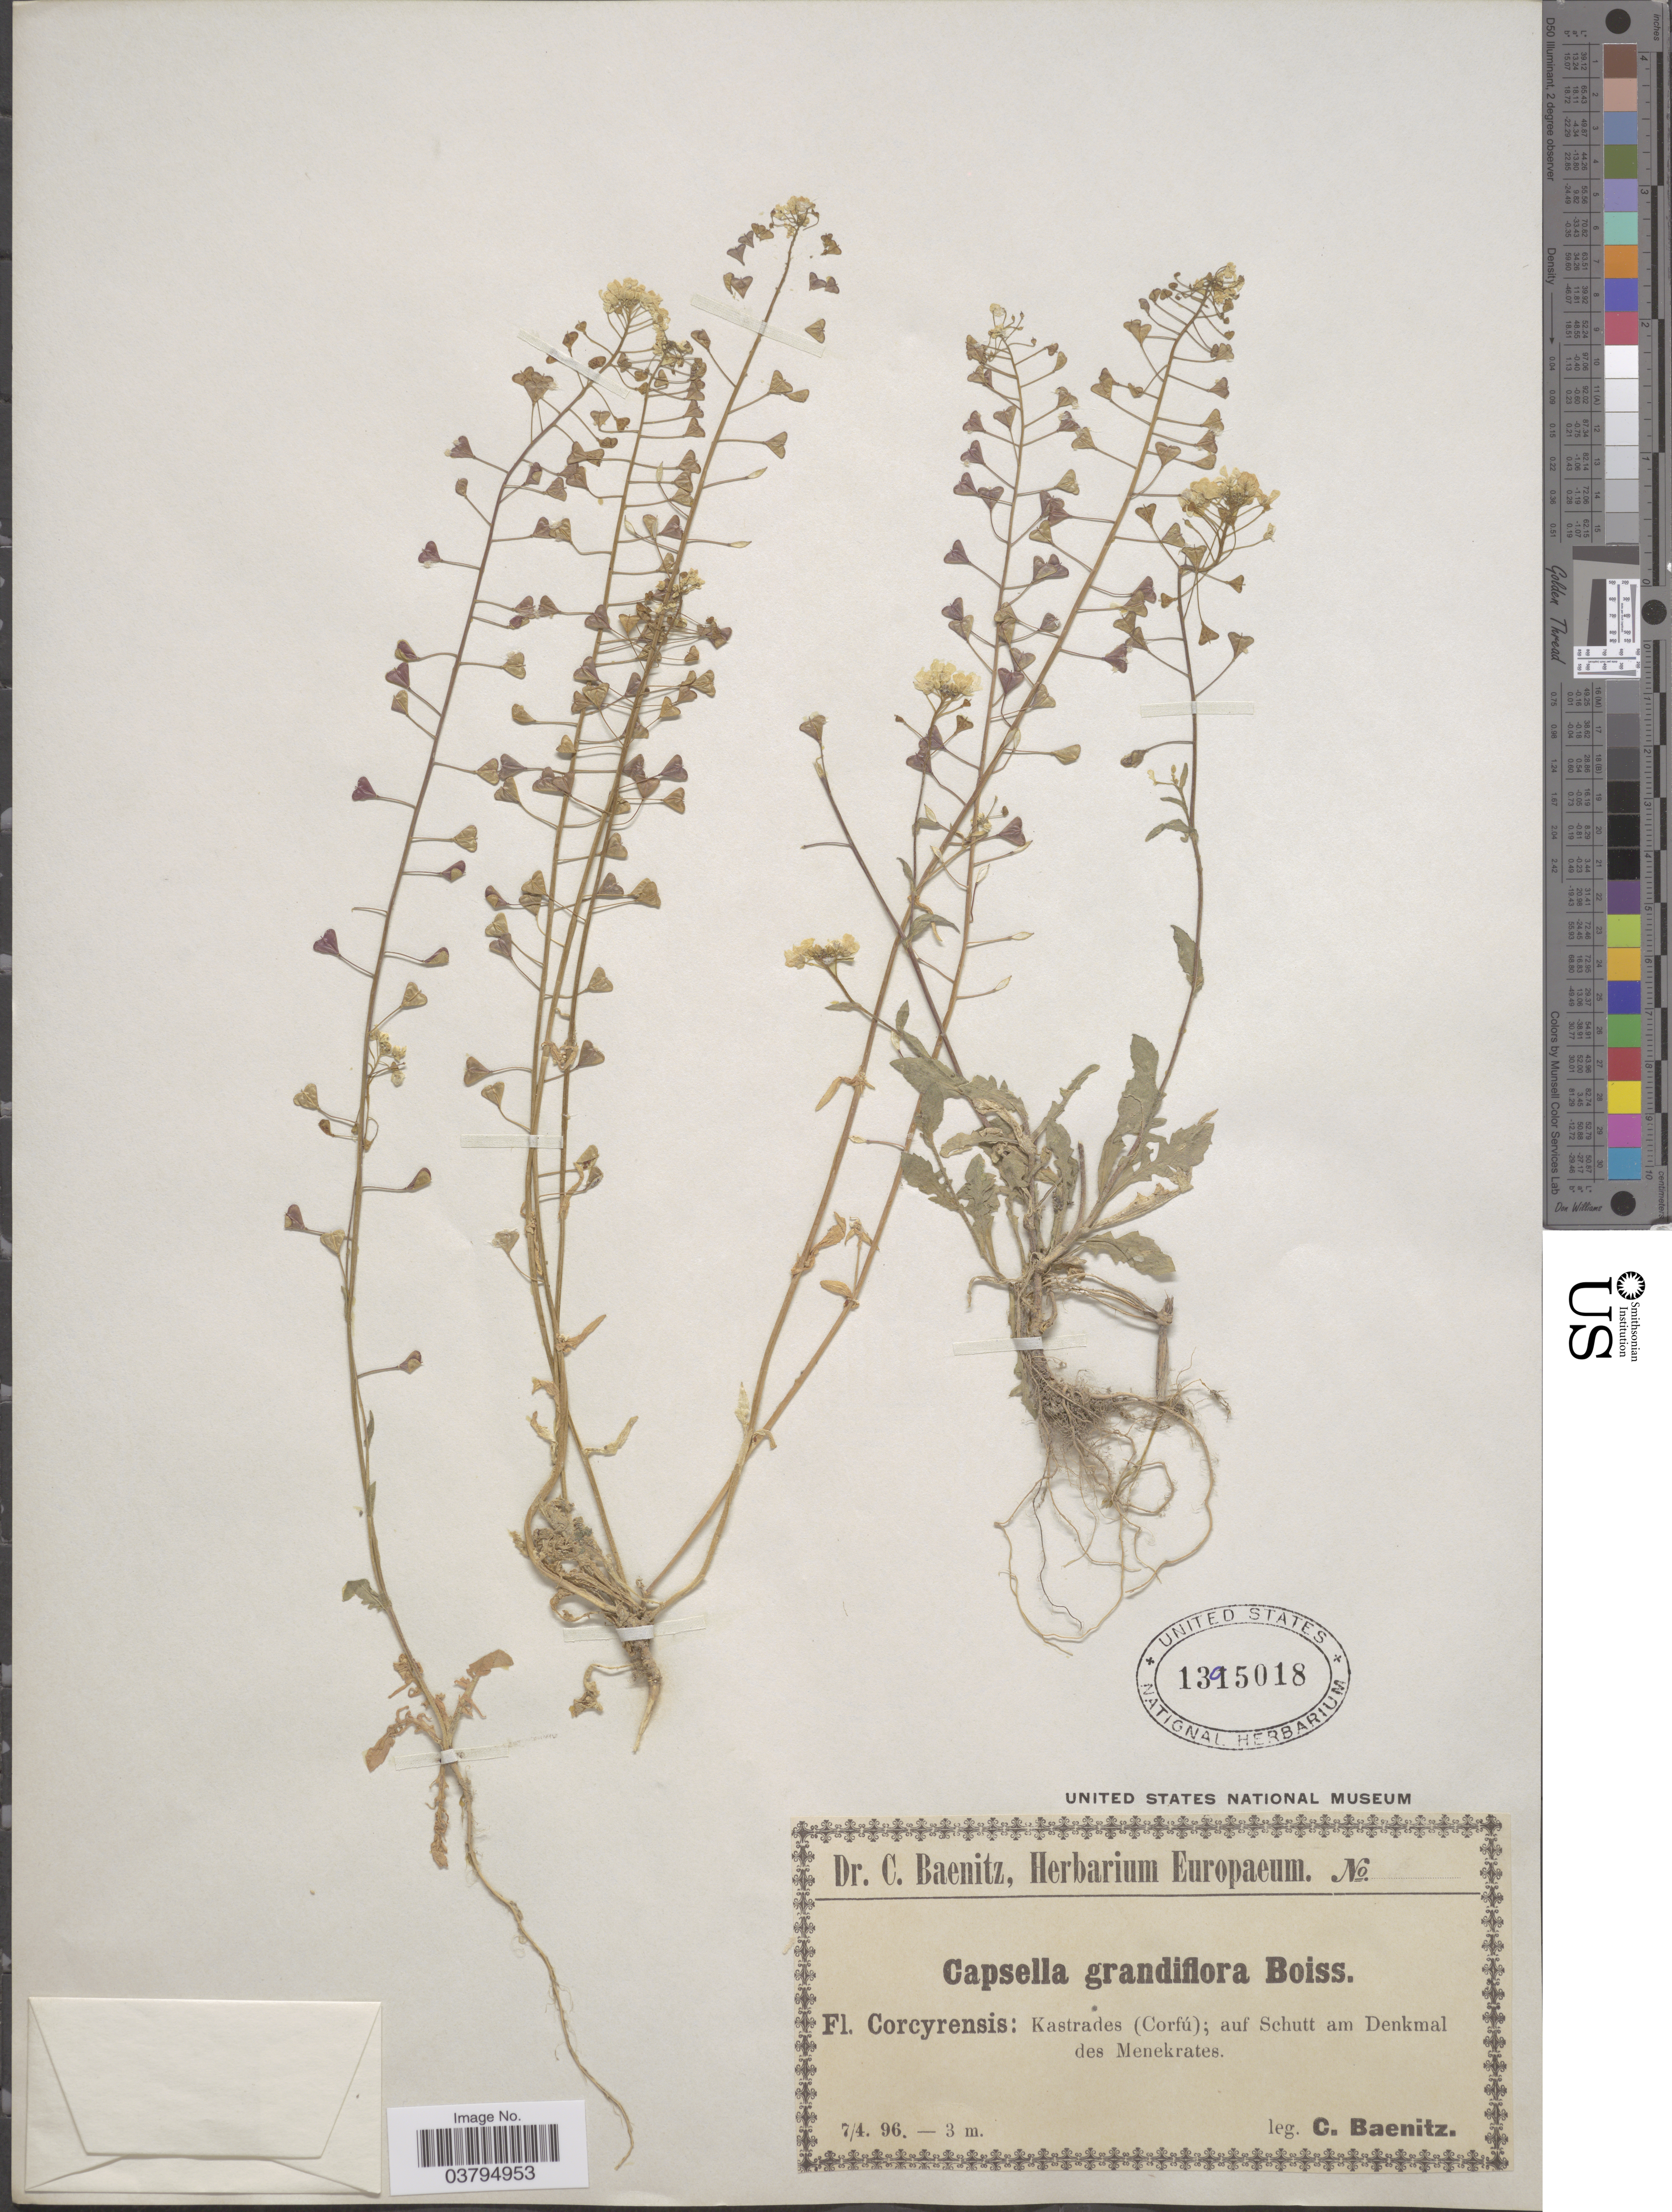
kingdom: Plantae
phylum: Tracheophyta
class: Magnoliopsida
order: Brassicales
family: Brassicaceae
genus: Capsella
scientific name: Capsella grandiflora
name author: (Fauché & Chaub.) Boiss.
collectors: C. G. Baenitz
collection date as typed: Transcribed d/m/y: 7/4/96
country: Greece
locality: Corcyrensis: Kastrades (Corfú); auf Schutt am Denkmal des Menekrates.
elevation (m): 3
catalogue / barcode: US 1395018